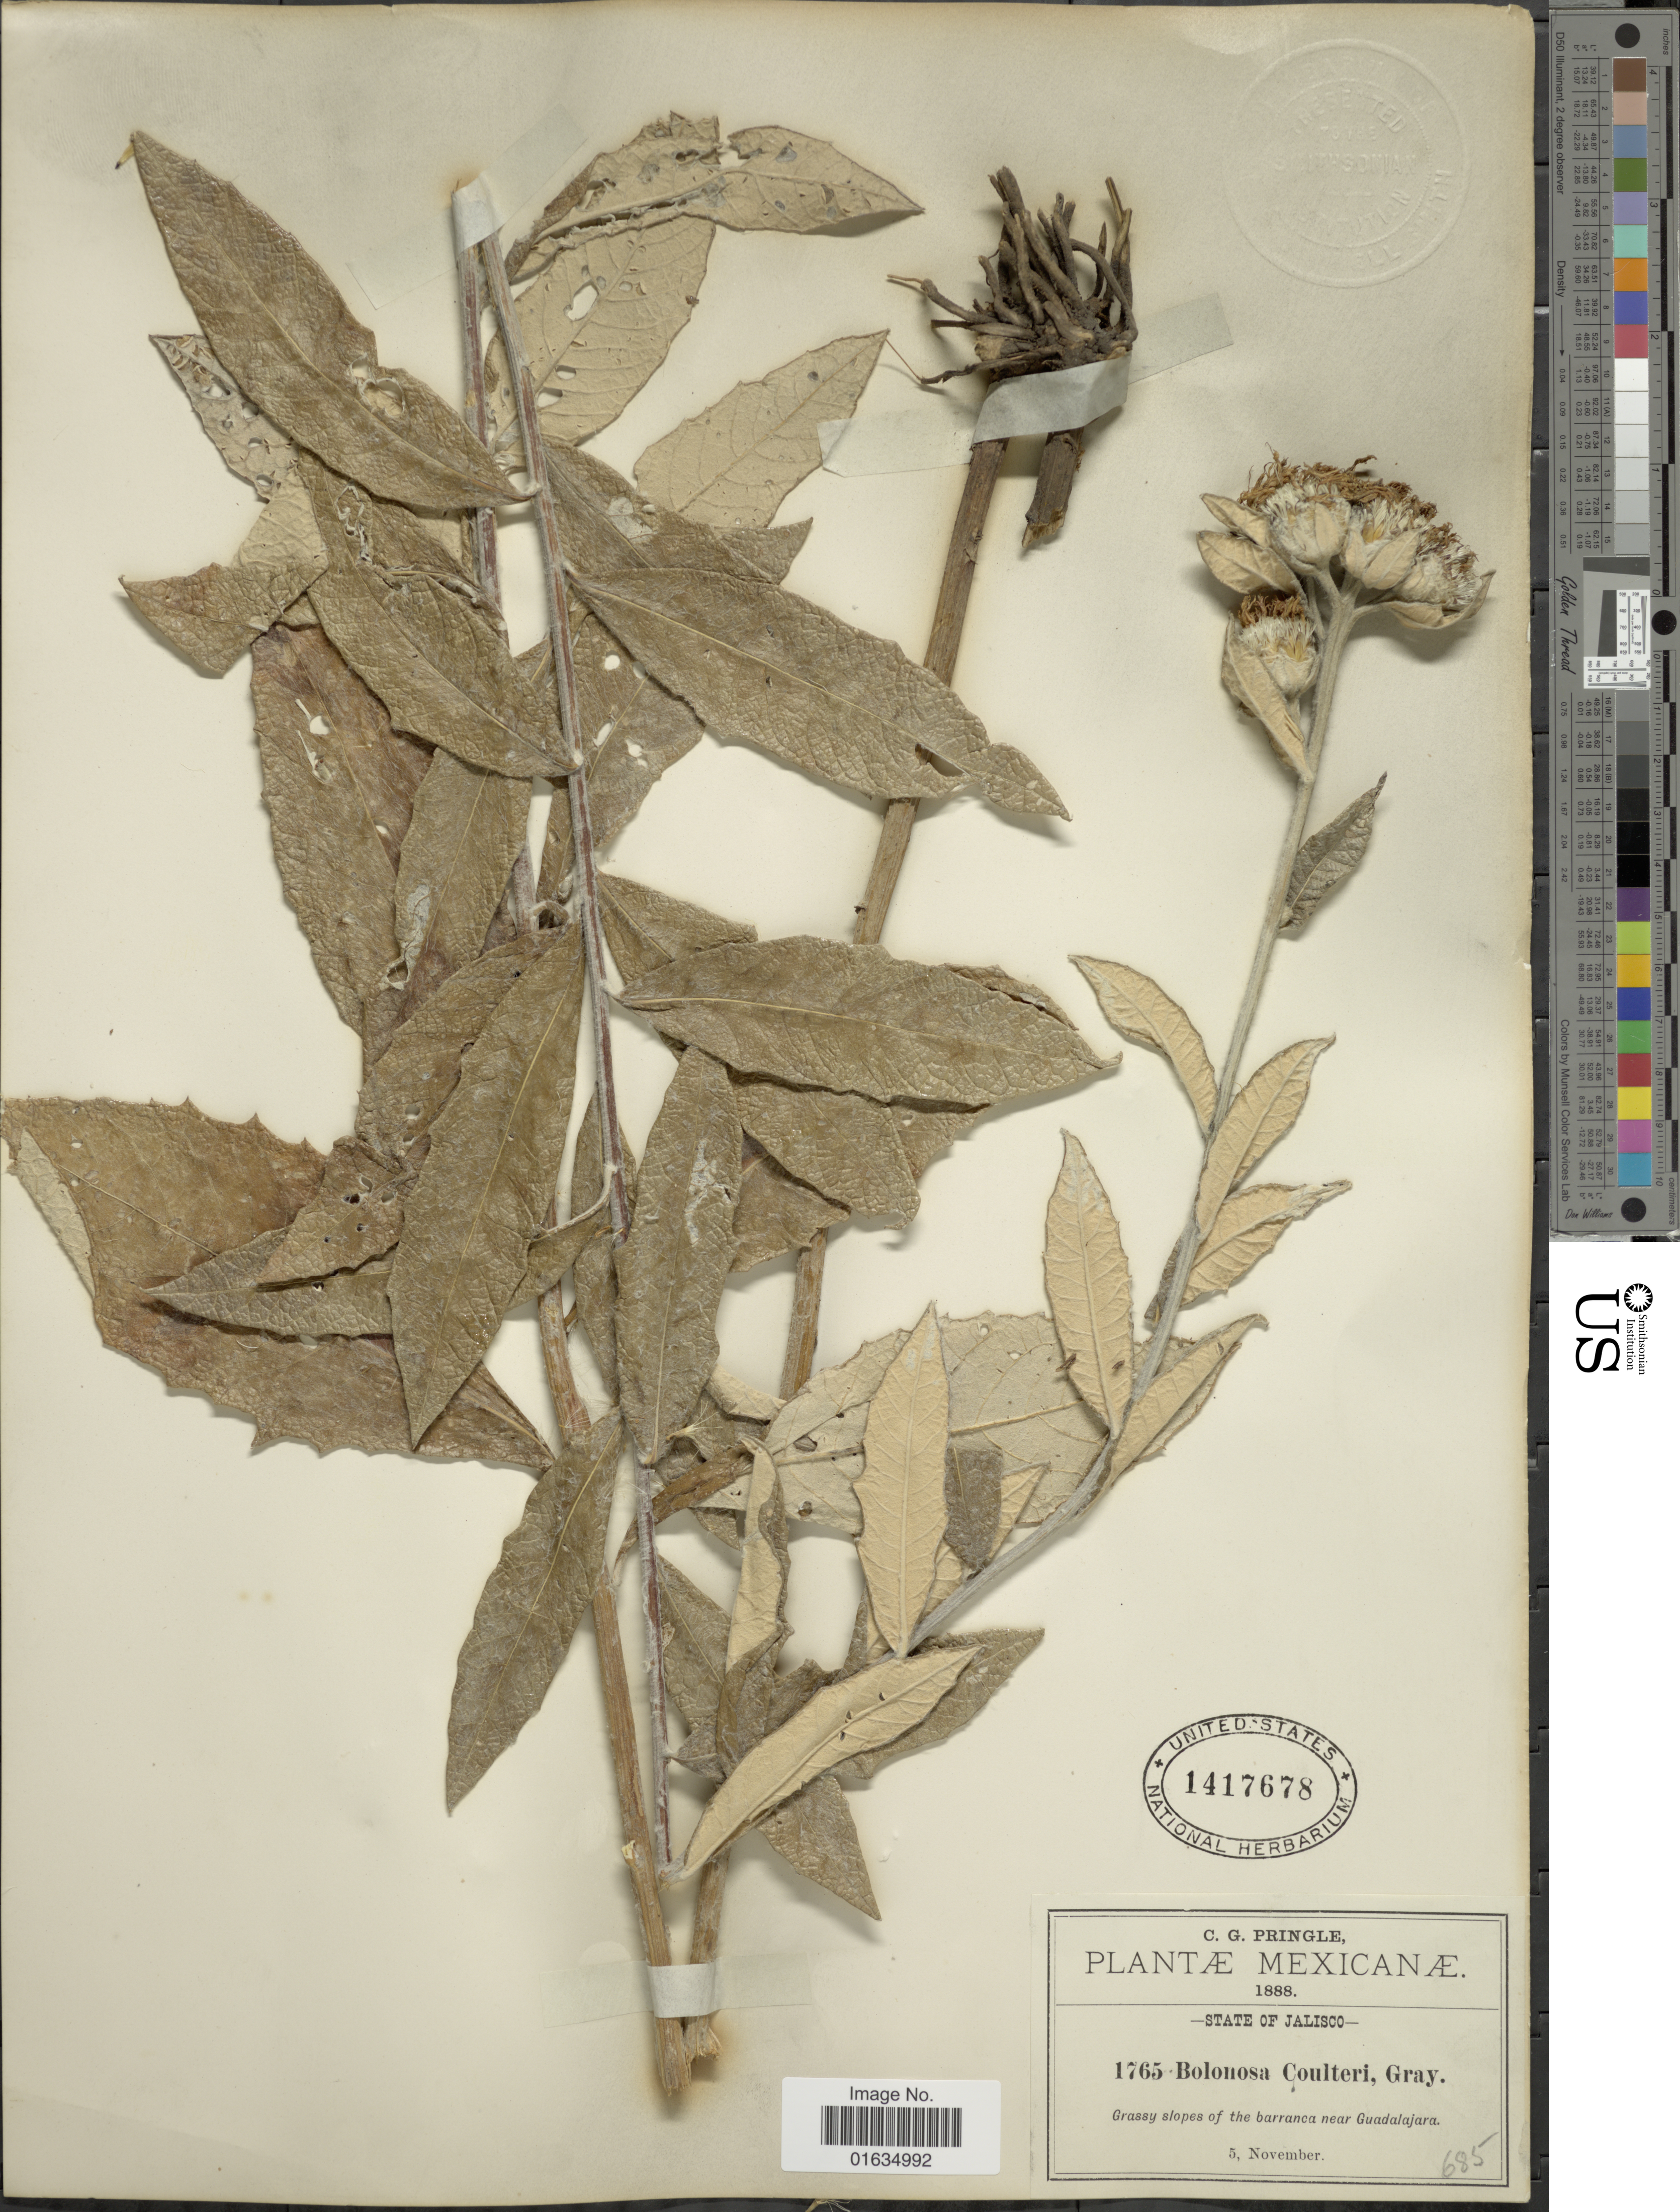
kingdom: Plantae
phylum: Tracheophyta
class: Magnoliopsida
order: Asterales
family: Asteraceae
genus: Bolanosa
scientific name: Bolanosa coulteri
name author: A. Gray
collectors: C. G. Pringle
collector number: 1765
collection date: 1888-11-05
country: Mexico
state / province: Jalisco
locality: Mexicanae, State of Jalisco, near Guadalajara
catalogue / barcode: US 1417678